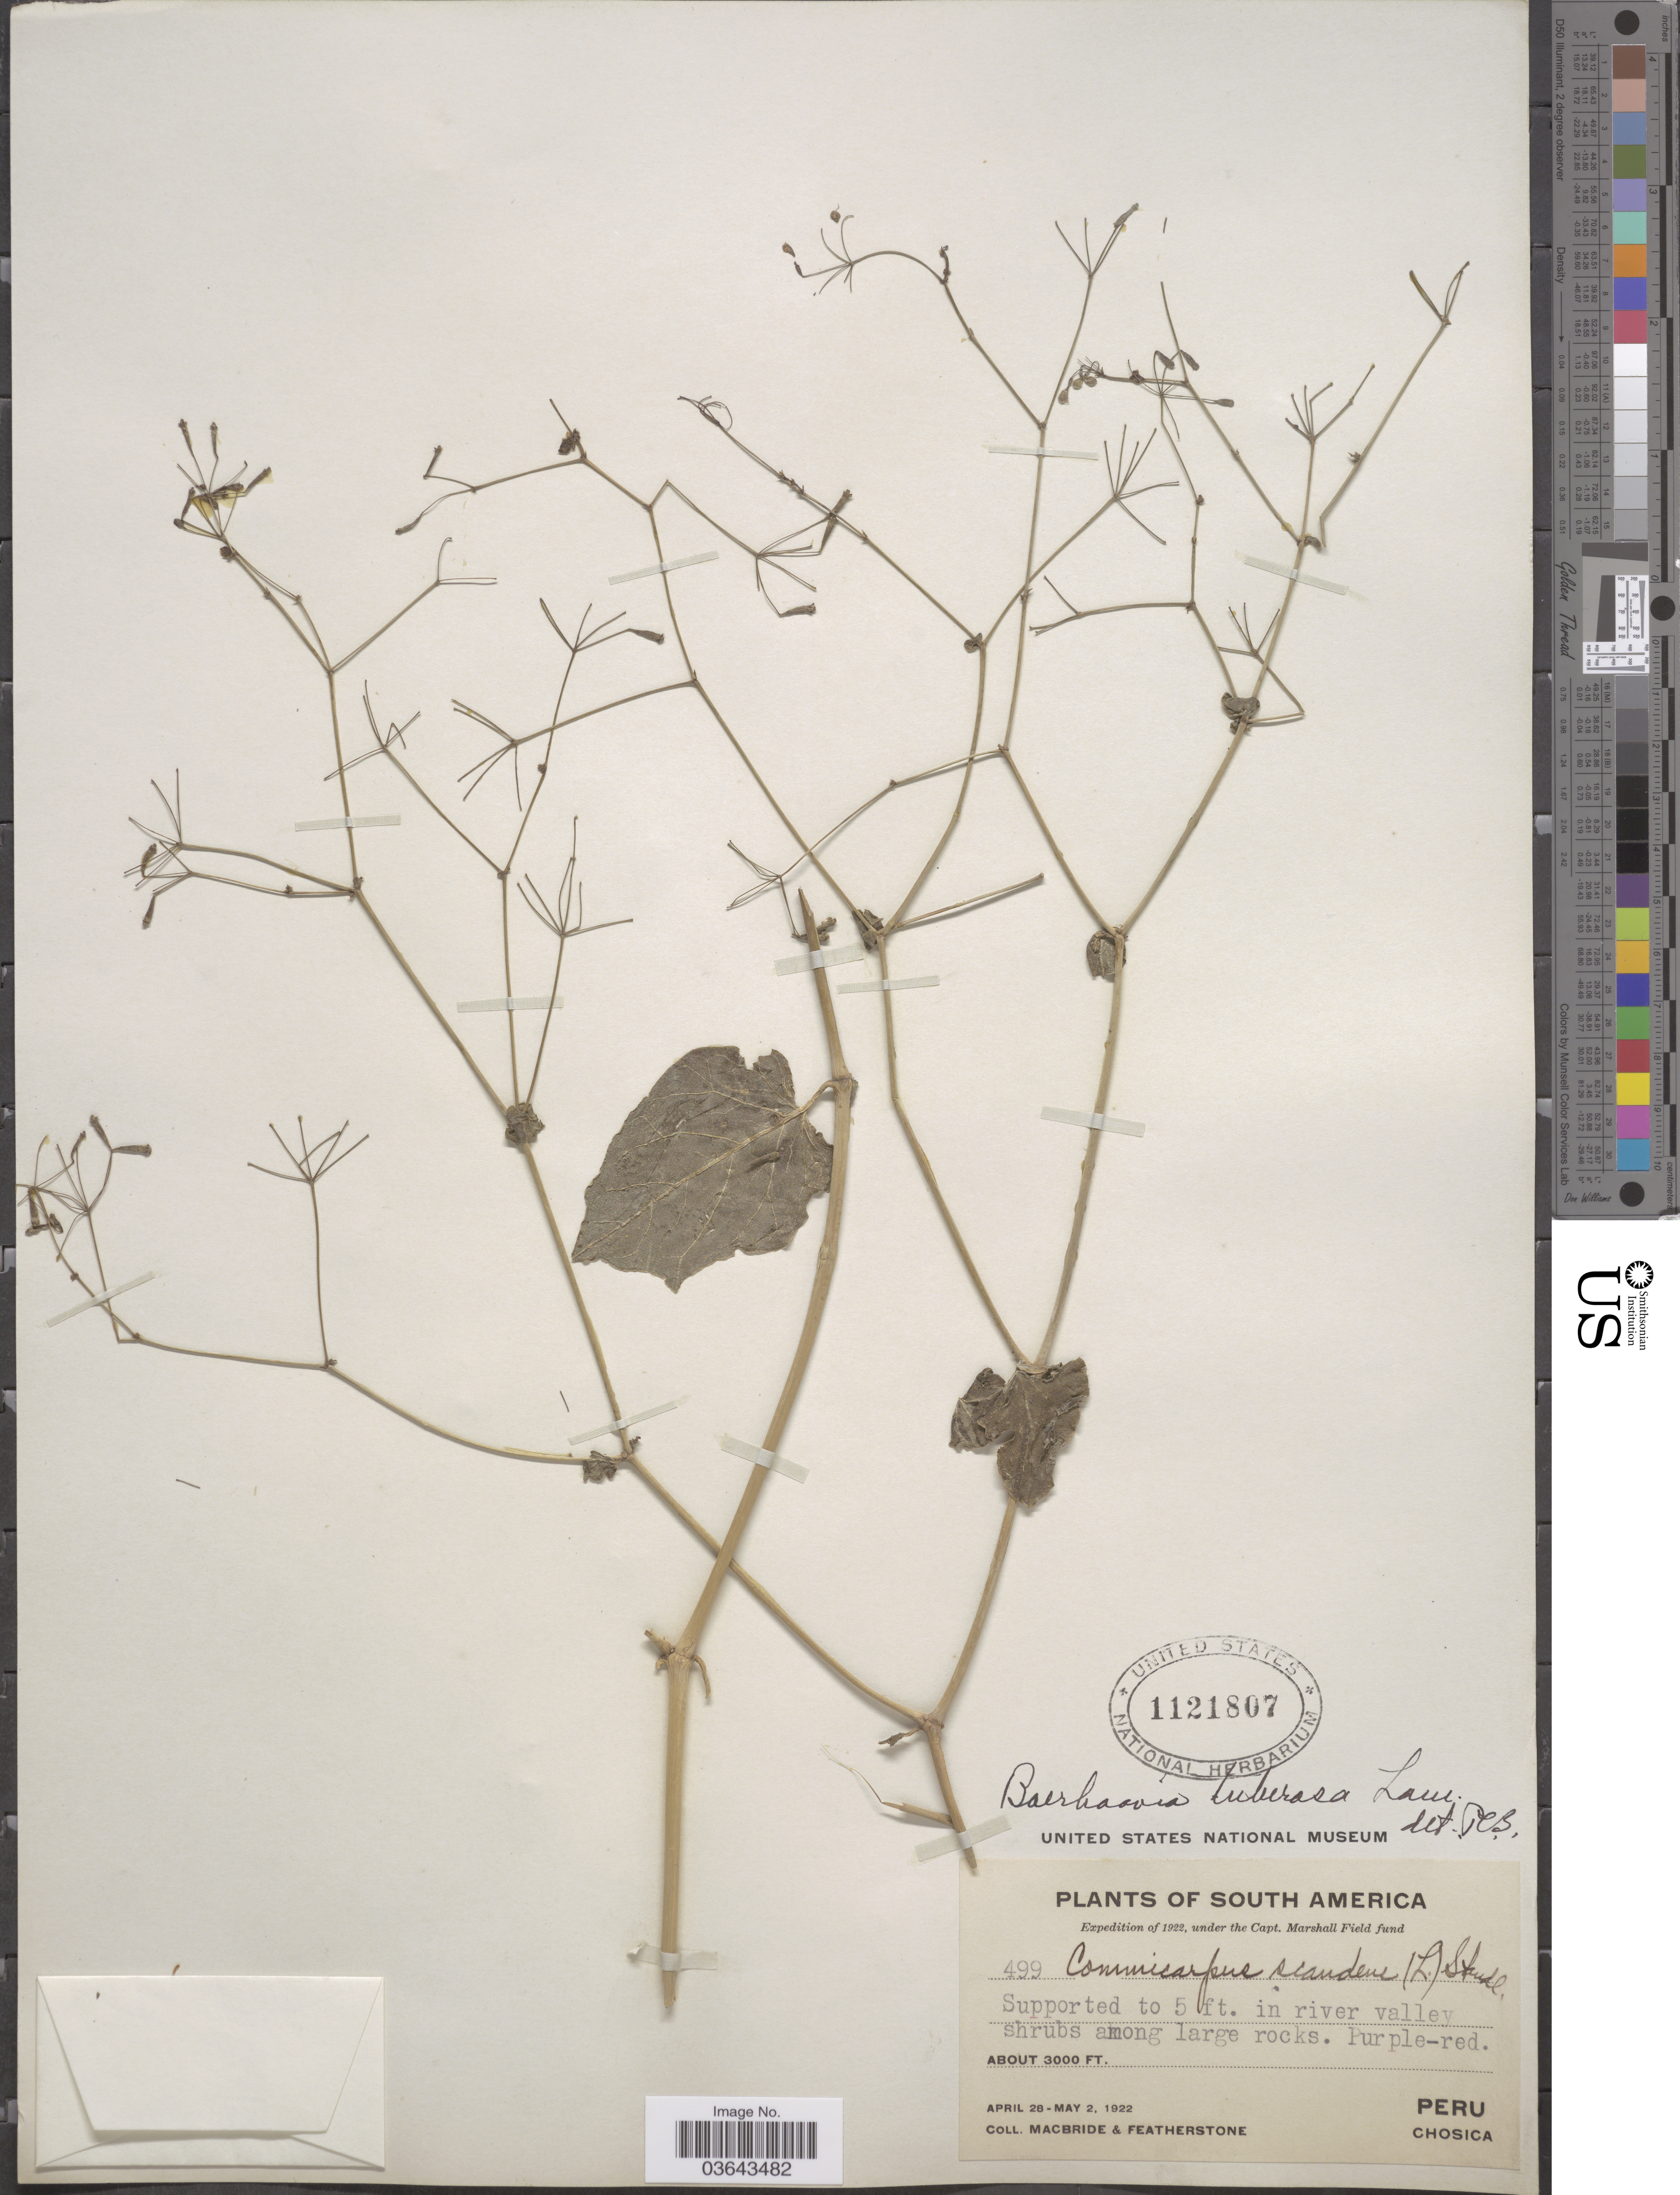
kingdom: Plantae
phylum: Tracheophyta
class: Magnoliopsida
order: Caryophyllales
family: Nyctaginaceae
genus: Boerhavia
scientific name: Boerhavia tuberosa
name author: Lam.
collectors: Macbride, -- & -. Featherstone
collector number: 499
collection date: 1922-04-28/1922-05-02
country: Peru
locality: In river valley. Chosica.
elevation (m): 914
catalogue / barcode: US 1121807